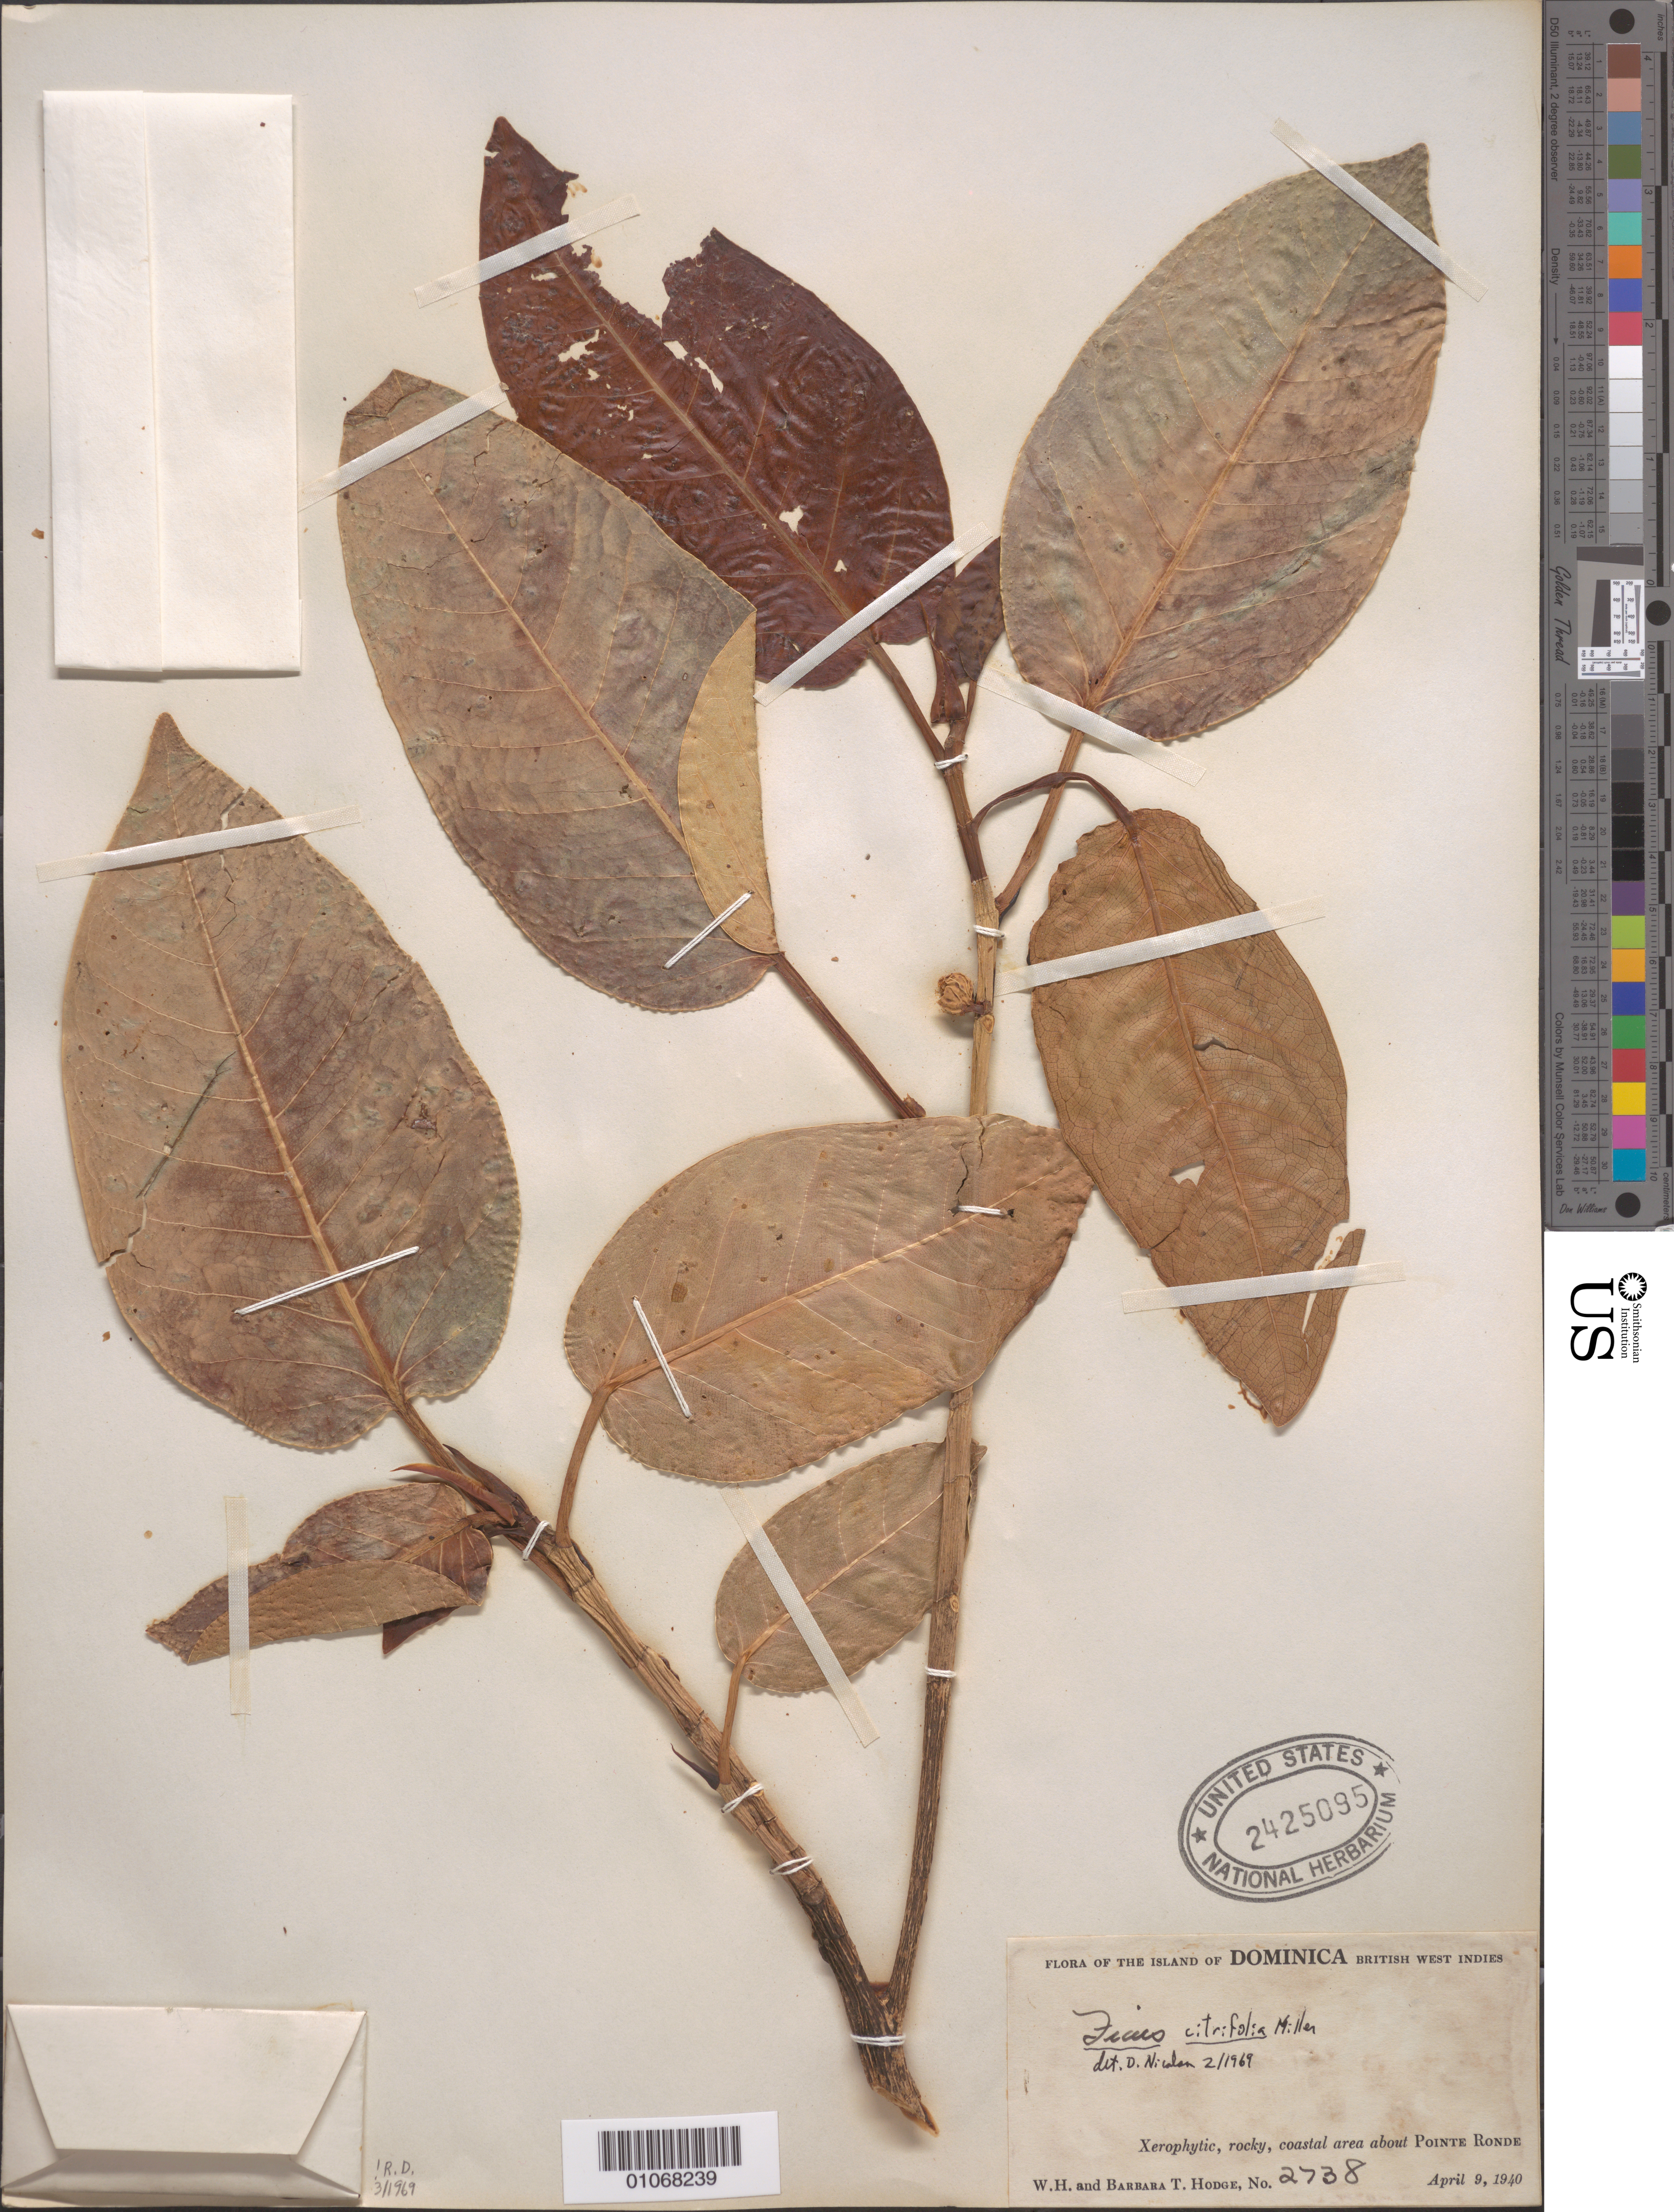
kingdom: Plantae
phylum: Tracheophyta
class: Magnoliopsida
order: Rosales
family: Moraceae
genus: Ficus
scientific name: Ficus citrifolia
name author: Mill.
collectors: W. Hodge & B. Hodge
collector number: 2738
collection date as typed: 09 Apr 1940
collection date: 1940-04-09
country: Dominica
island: Dominica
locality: Xerophytic, rocky, coastal area about Pointe Ronde.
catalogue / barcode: US 2425095